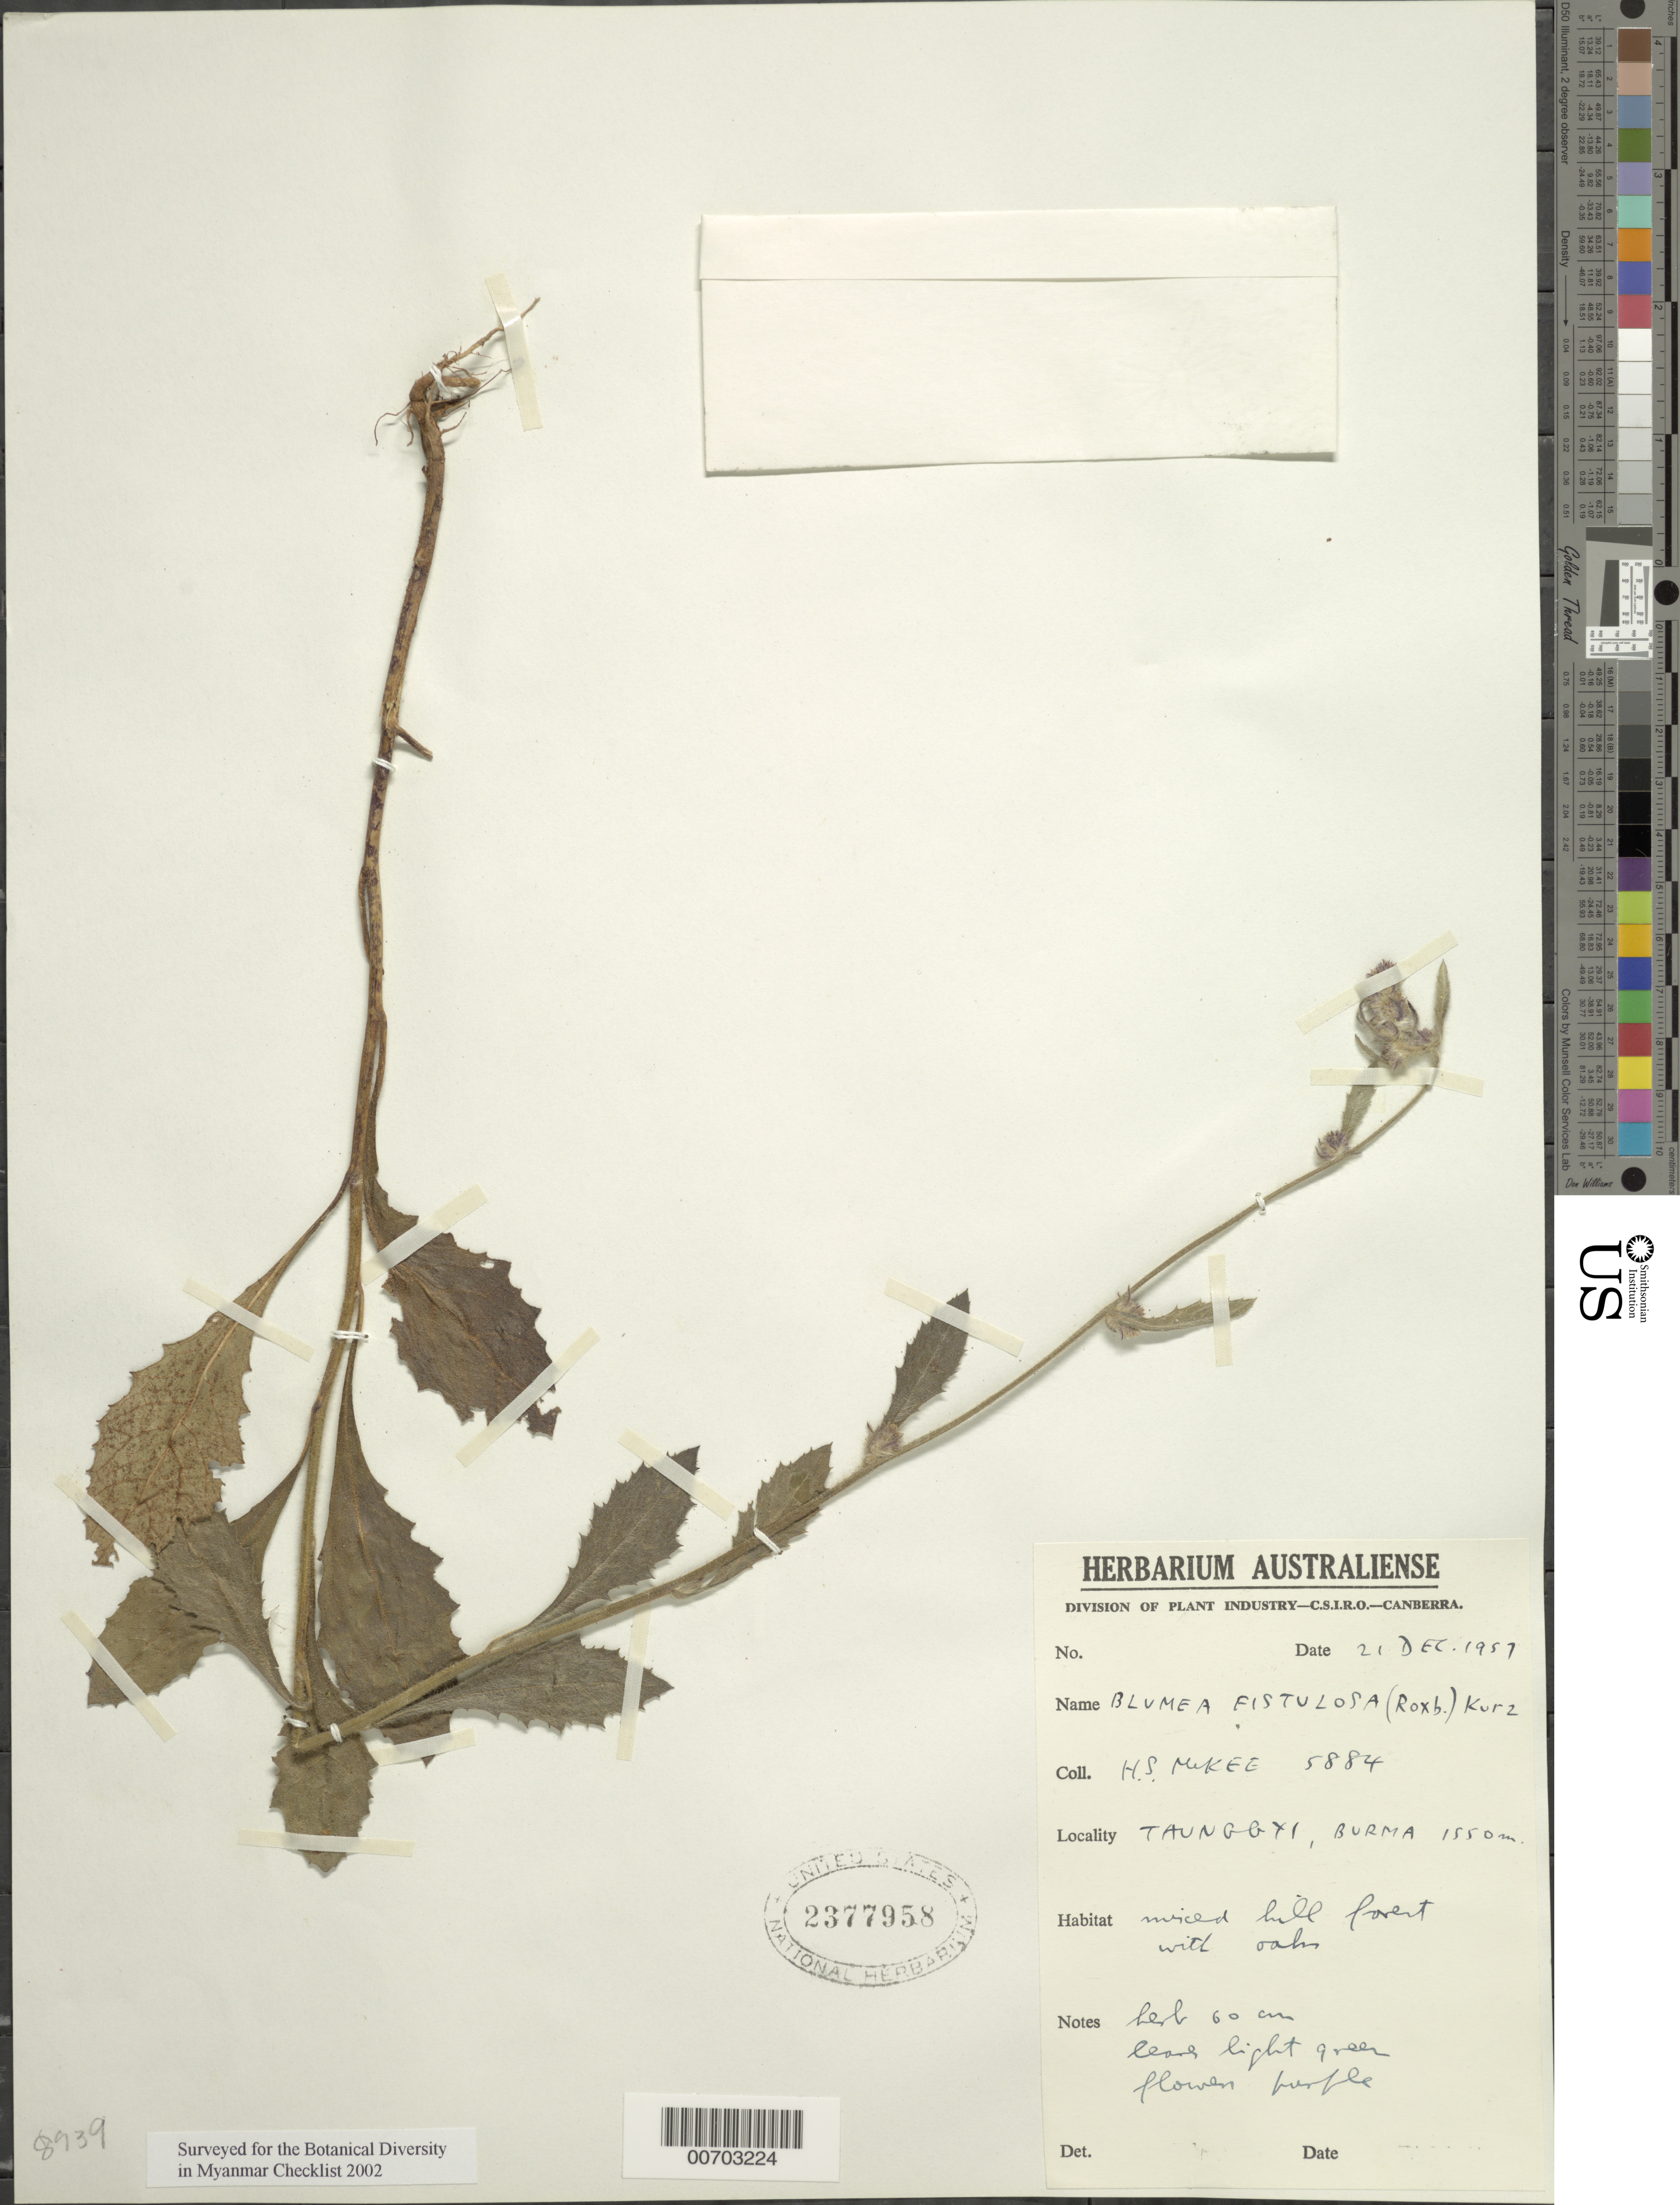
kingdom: Plantae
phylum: Tracheophyta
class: Magnoliopsida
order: Asterales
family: Asteraceae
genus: Blumea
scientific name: Blumea fistulosa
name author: (Roxb.) Kurz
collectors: Mukee, H.S.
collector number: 5884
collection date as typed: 21 Dec 1957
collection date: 1957-12-21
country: Myanmar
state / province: Shan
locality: Taunggyi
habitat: Mixed hill forest with oaks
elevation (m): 1550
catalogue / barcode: US 2377958